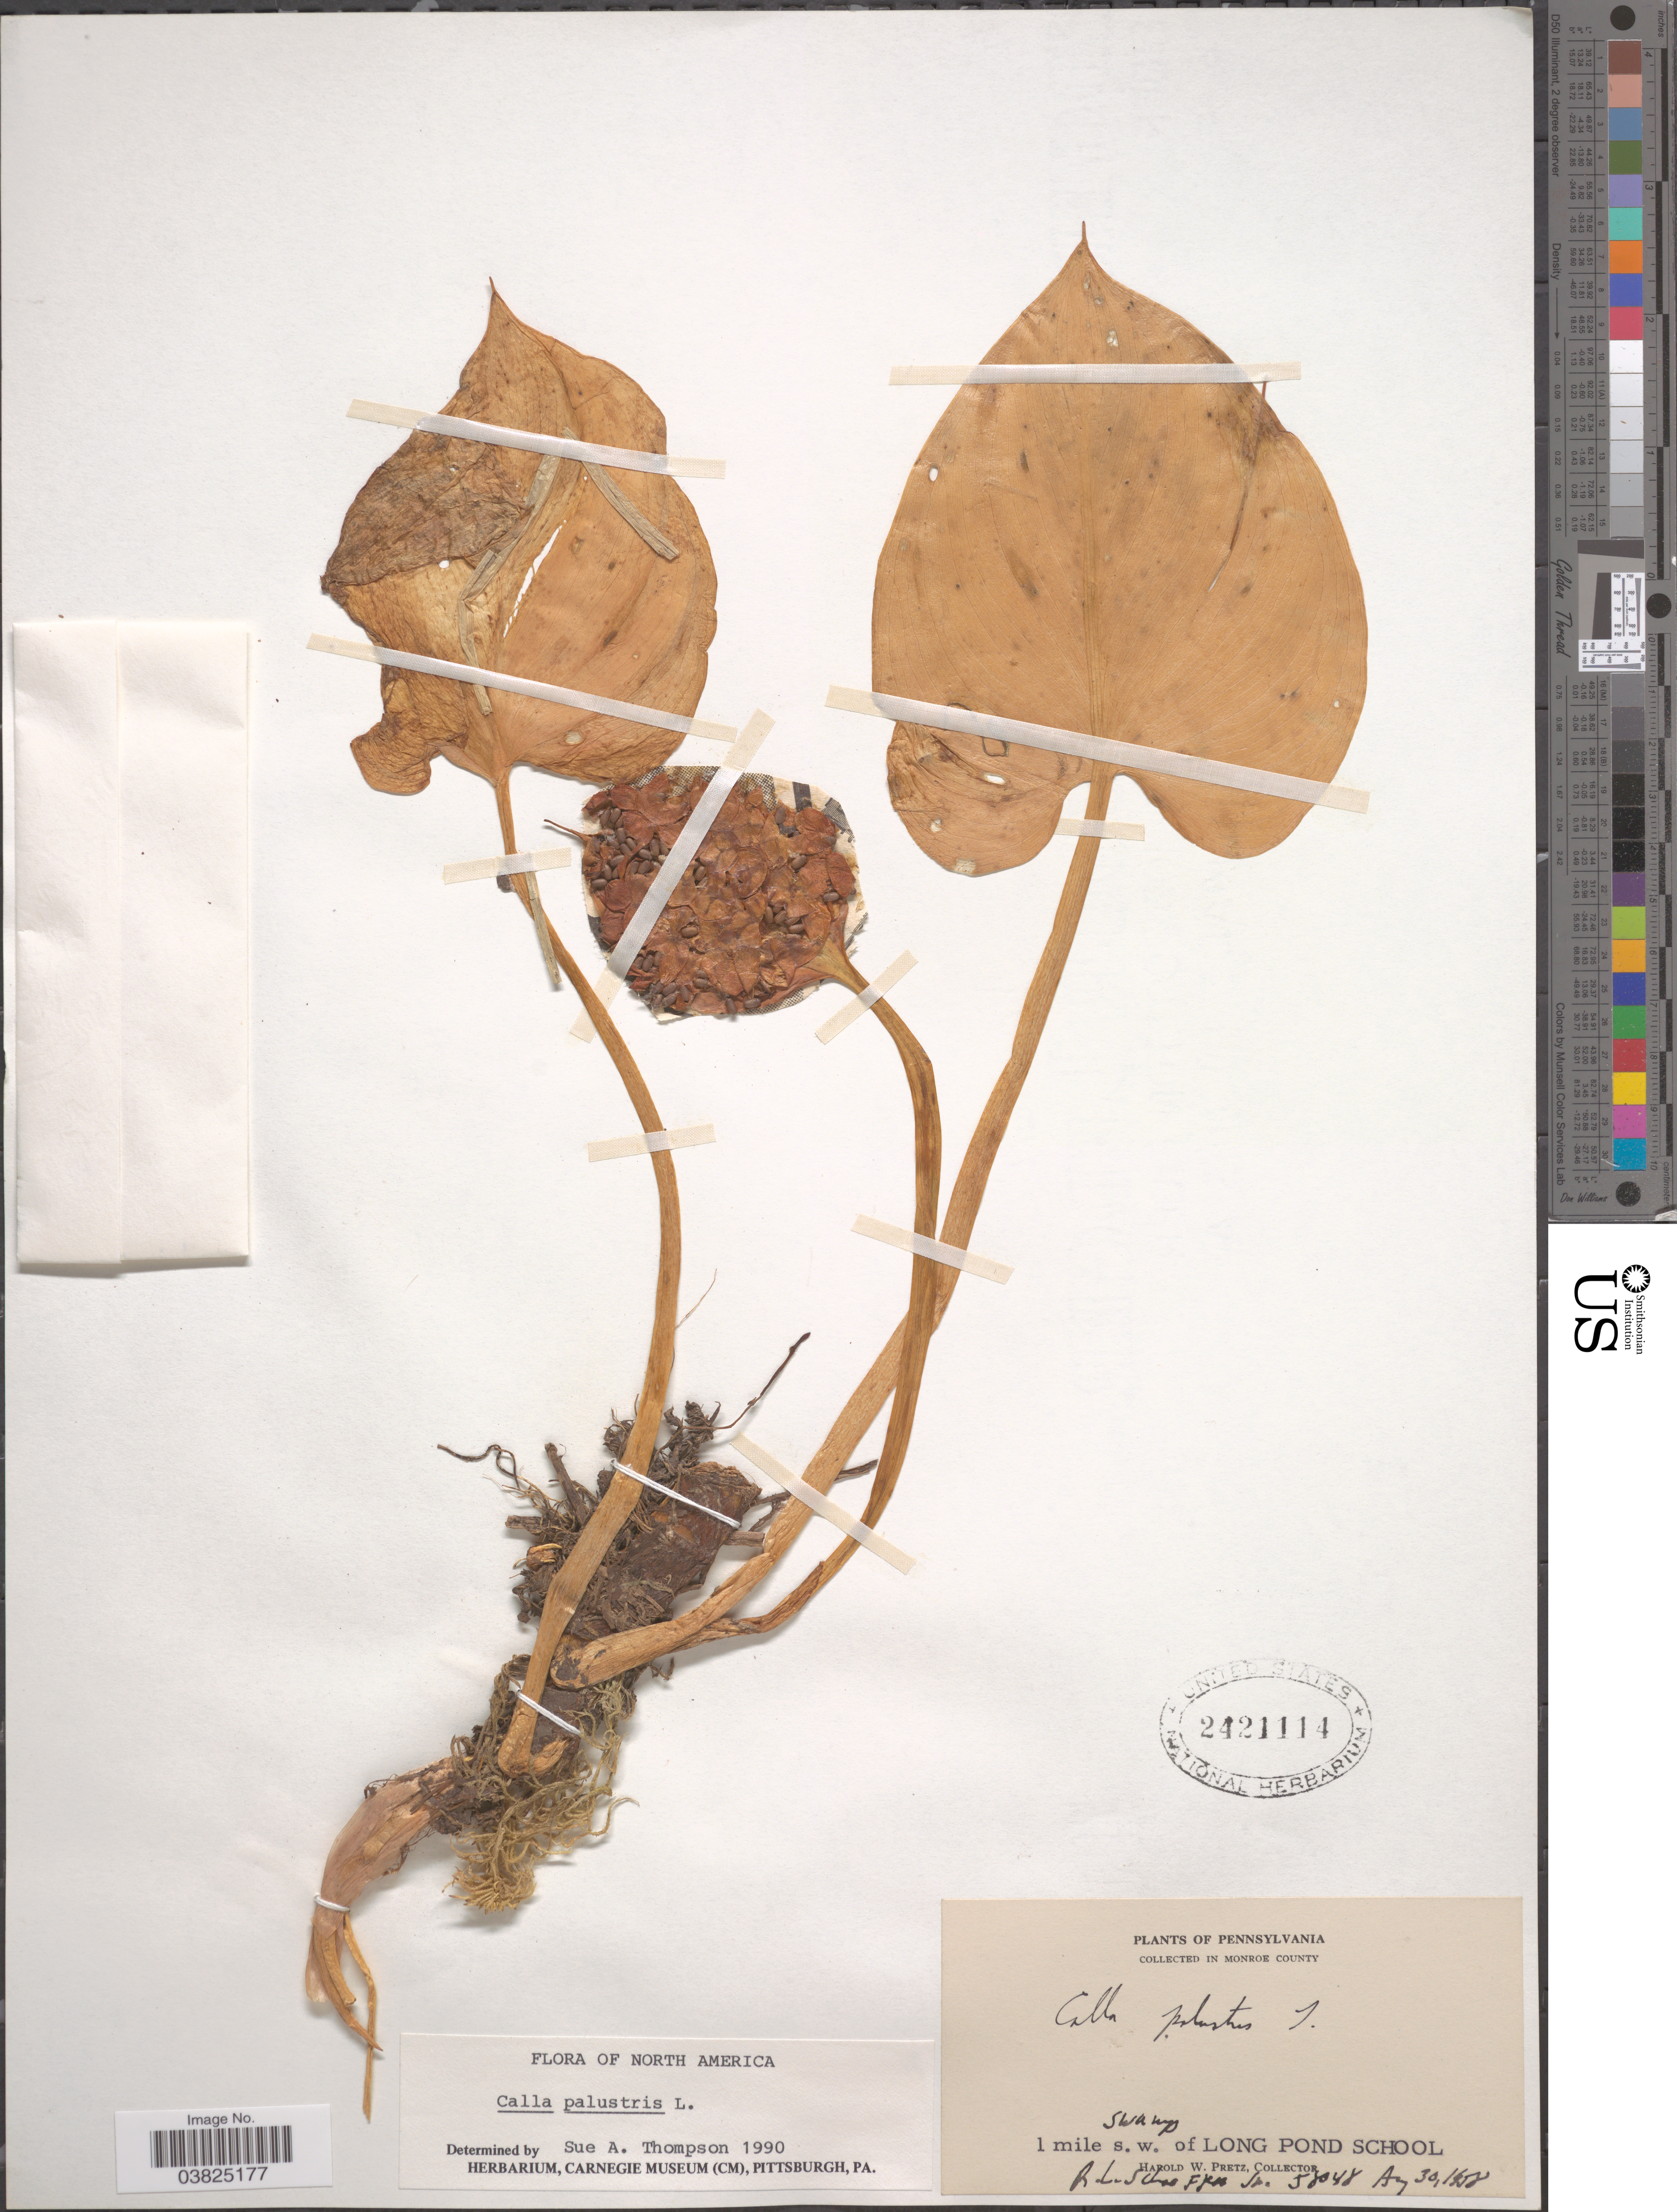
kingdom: Plantae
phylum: Tracheophyta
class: Liliopsida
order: Alismatales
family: Araceae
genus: Calla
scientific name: Calla palustris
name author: L.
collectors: H. W. Pretz & R. L. Schaeffer Jr.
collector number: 58048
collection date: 1958-08-30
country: United States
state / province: Pennsylvania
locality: In Monroe County. 1 mile s.w. of Long Pond School.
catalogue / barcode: US 2421114